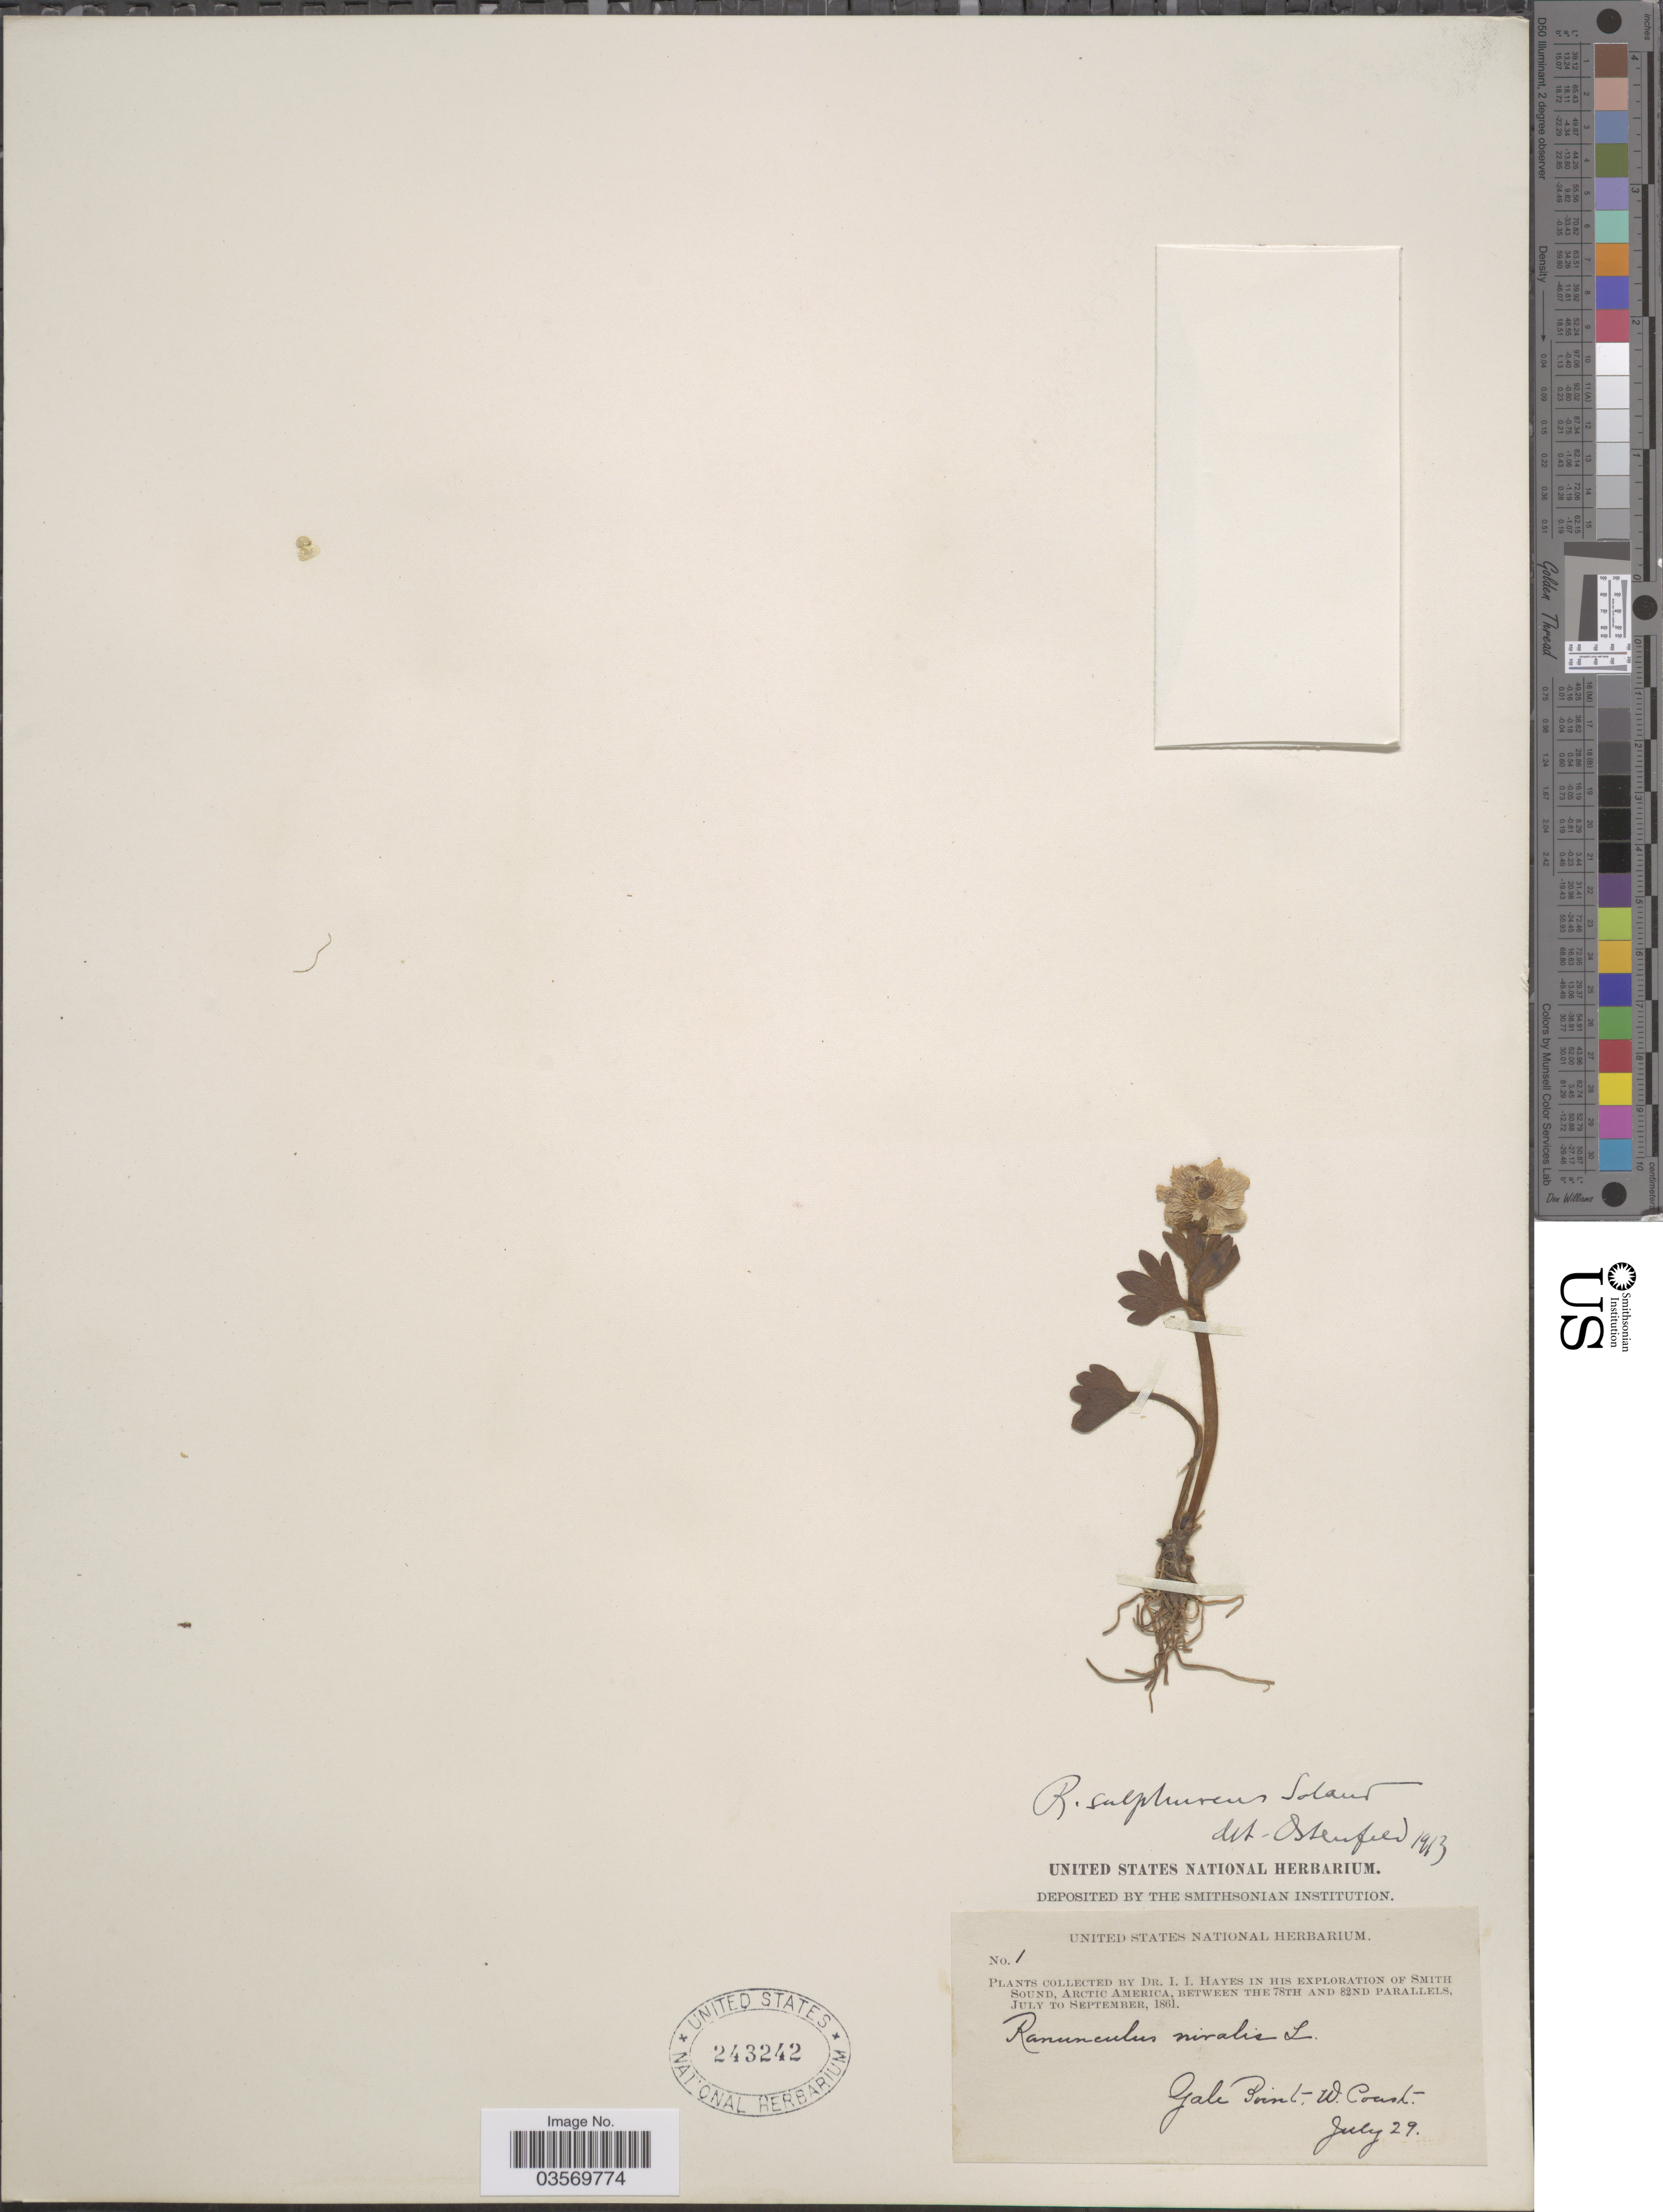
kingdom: Plantae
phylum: Tracheophyta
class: Magnoliopsida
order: Ranunculales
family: Ranunculaceae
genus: Ranunculus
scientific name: Ranunculus sulphureus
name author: Sol.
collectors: I. I. Hayes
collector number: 1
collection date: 1861-07-29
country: United States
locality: Arctic America, between the 78th and 82nd Parallels. Gale Point. W. Coast.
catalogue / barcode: US 243242